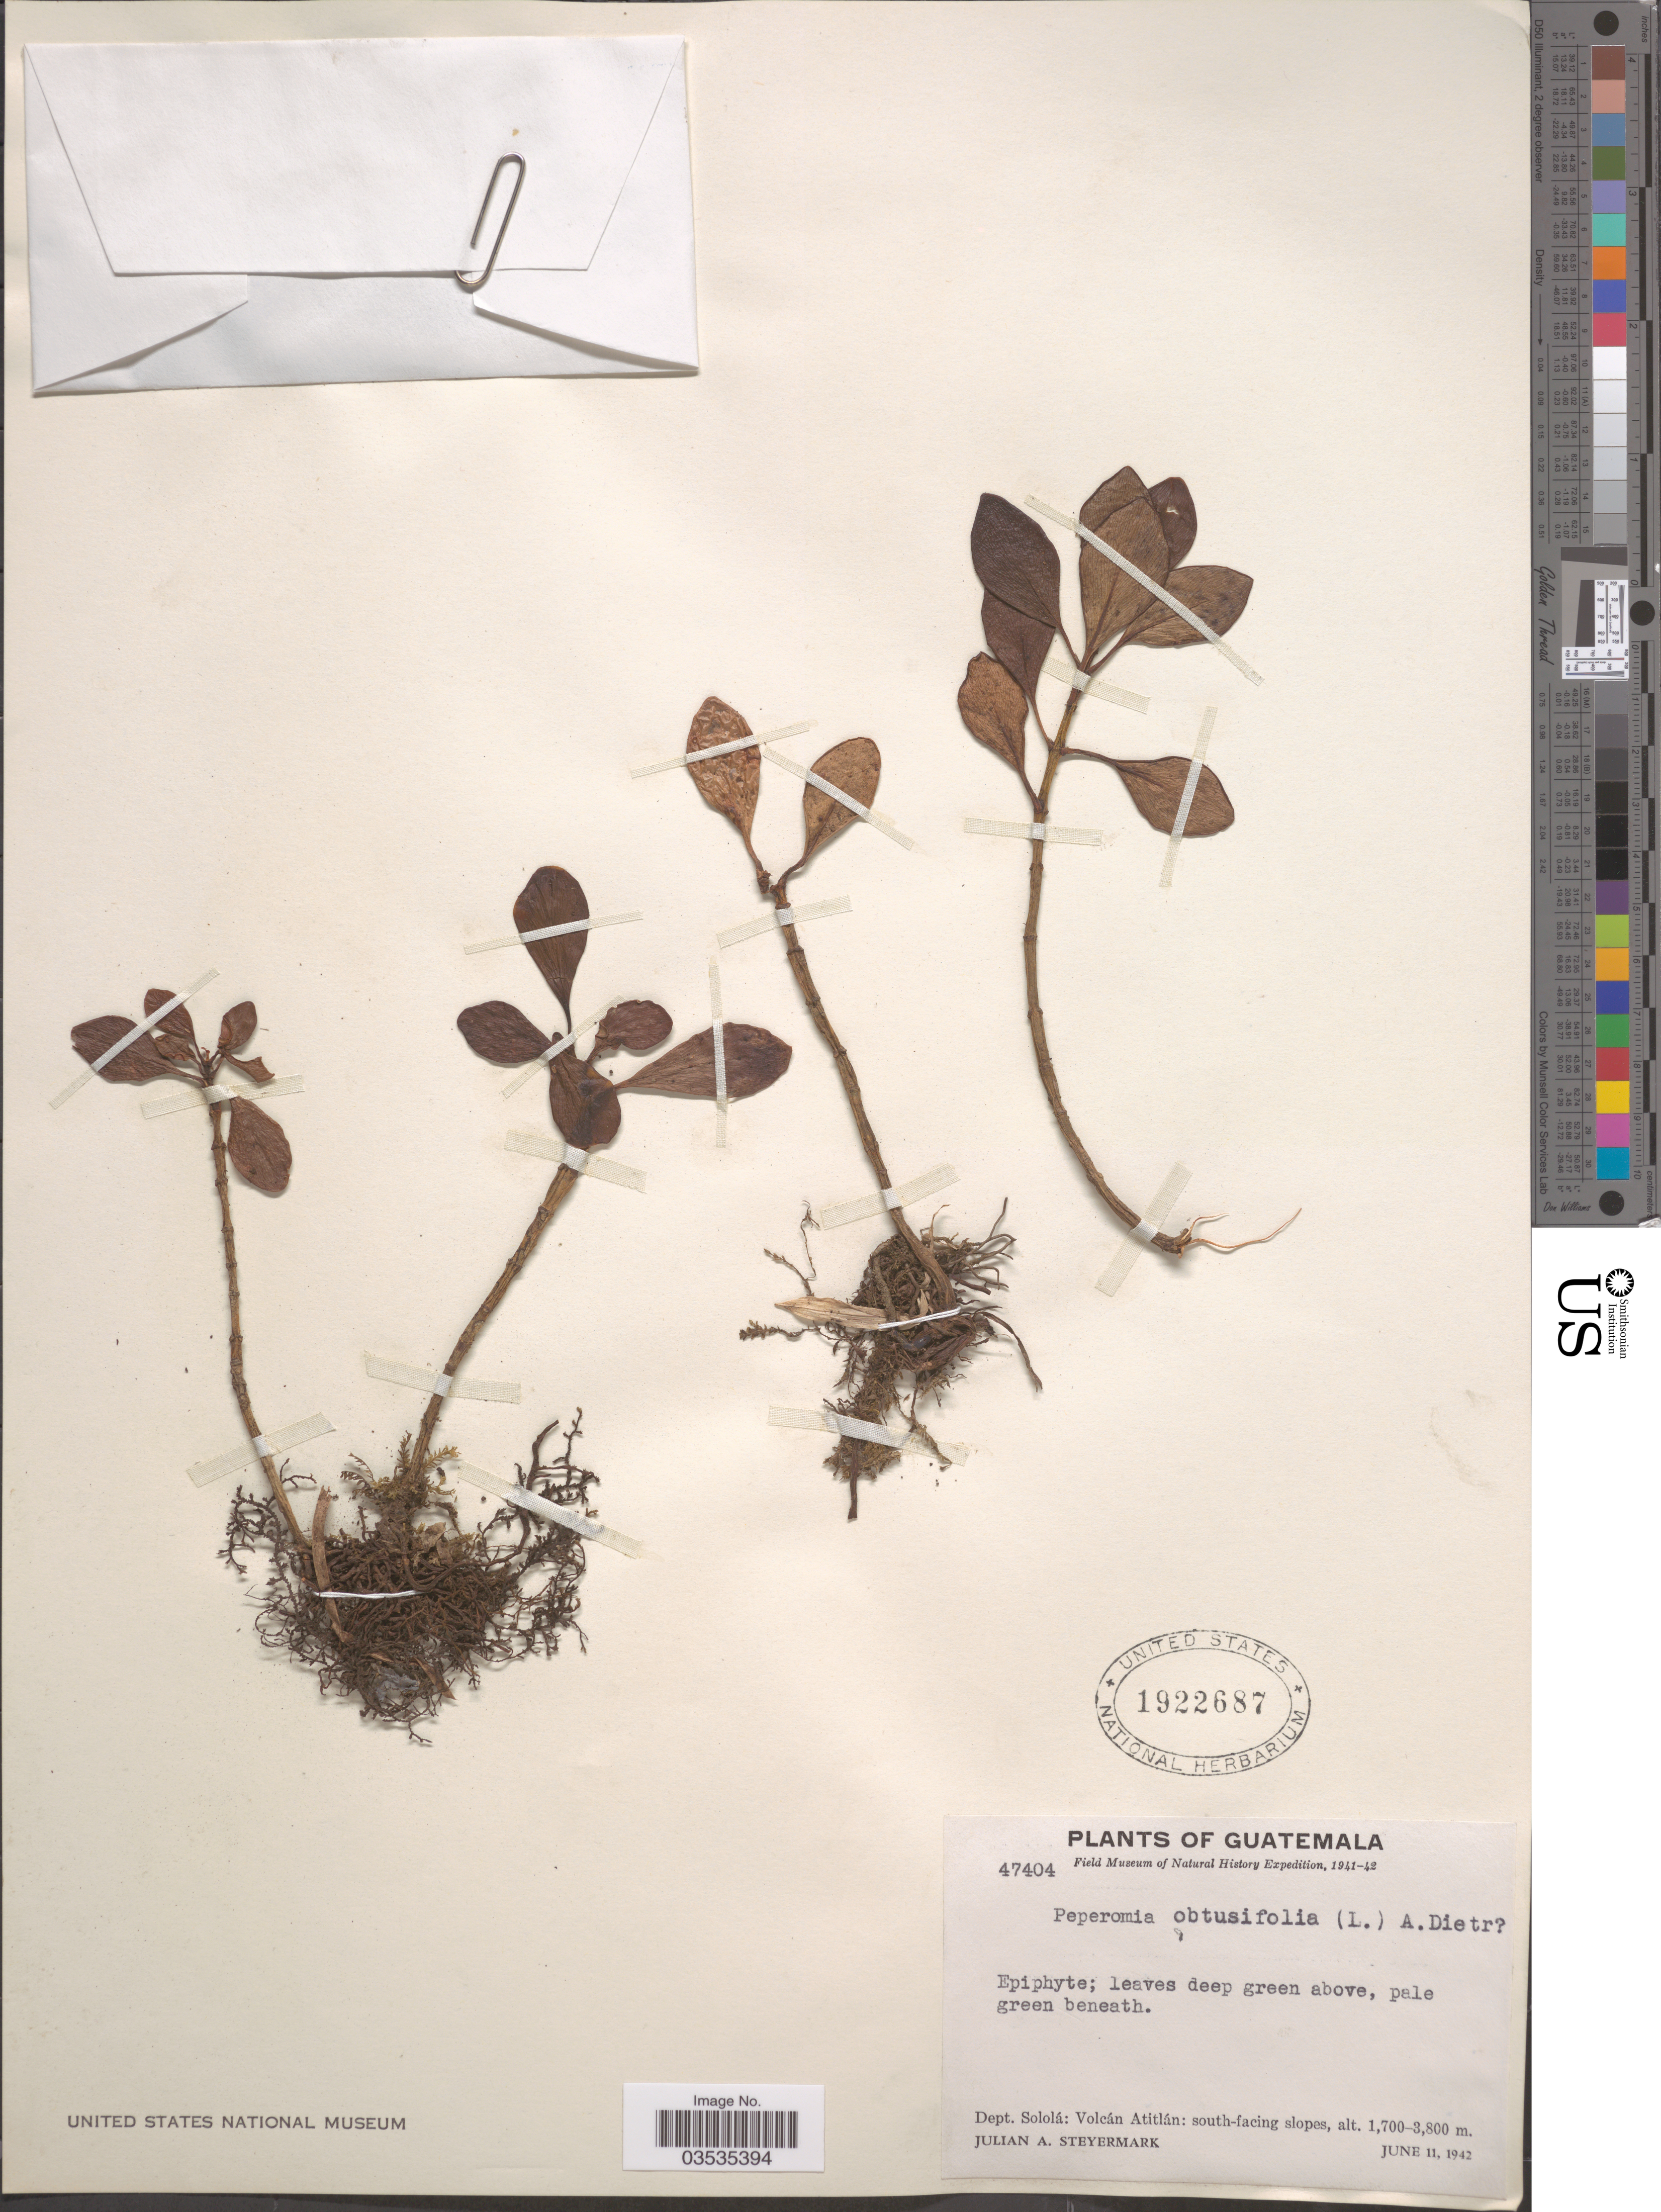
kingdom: Plantae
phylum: Tracheophyta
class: Magnoliopsida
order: Piperales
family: Piperaceae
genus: Piper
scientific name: Piper sp.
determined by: Jiménez, José Estaban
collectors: J. Steyermark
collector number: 47404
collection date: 1942-06-11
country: Guatemala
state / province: Solola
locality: Dept. Sololá: Volcán Atitlán.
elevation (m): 1700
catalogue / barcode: US 1922687